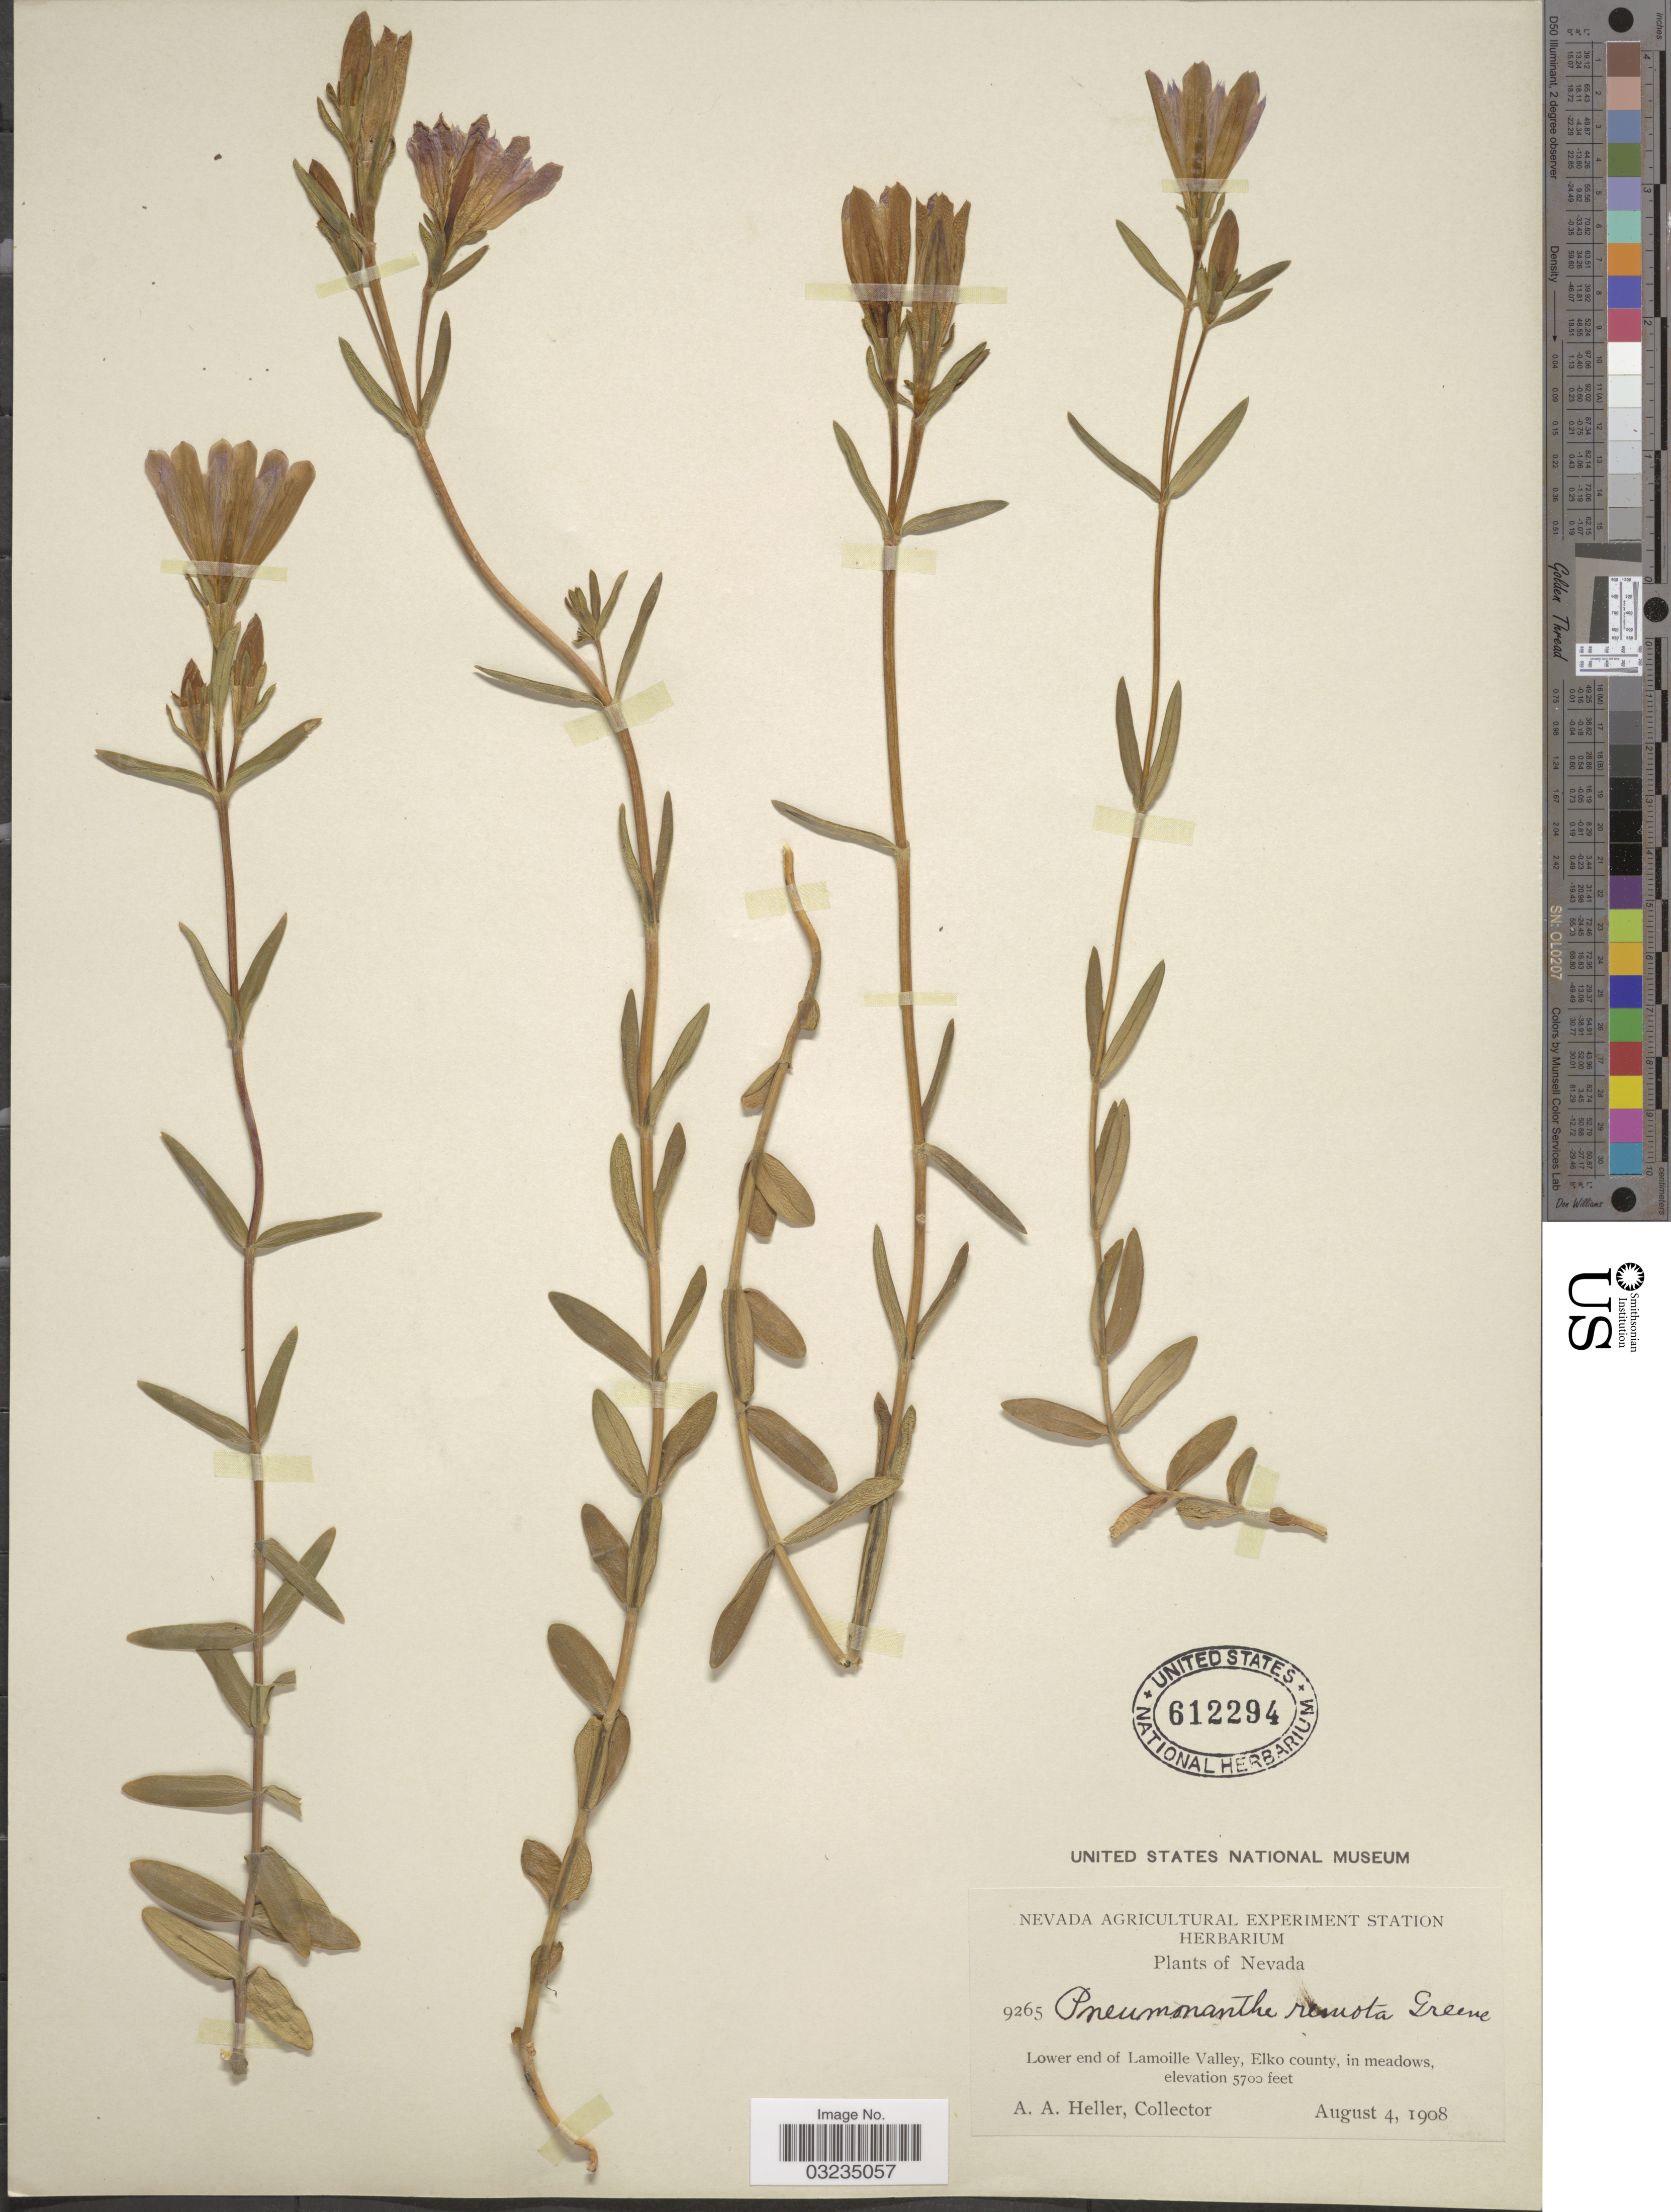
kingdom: Plantae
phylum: Tracheophyta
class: Magnoliopsida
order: Gentianales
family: Gentianaceae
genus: Gentiana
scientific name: Gentiana sp.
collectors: A. A. Heller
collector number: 9265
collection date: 1908-08-04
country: United States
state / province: Nevada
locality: Lower end of Lamoille Valley, Elko county, in meadows.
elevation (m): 1737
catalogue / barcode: US 612294